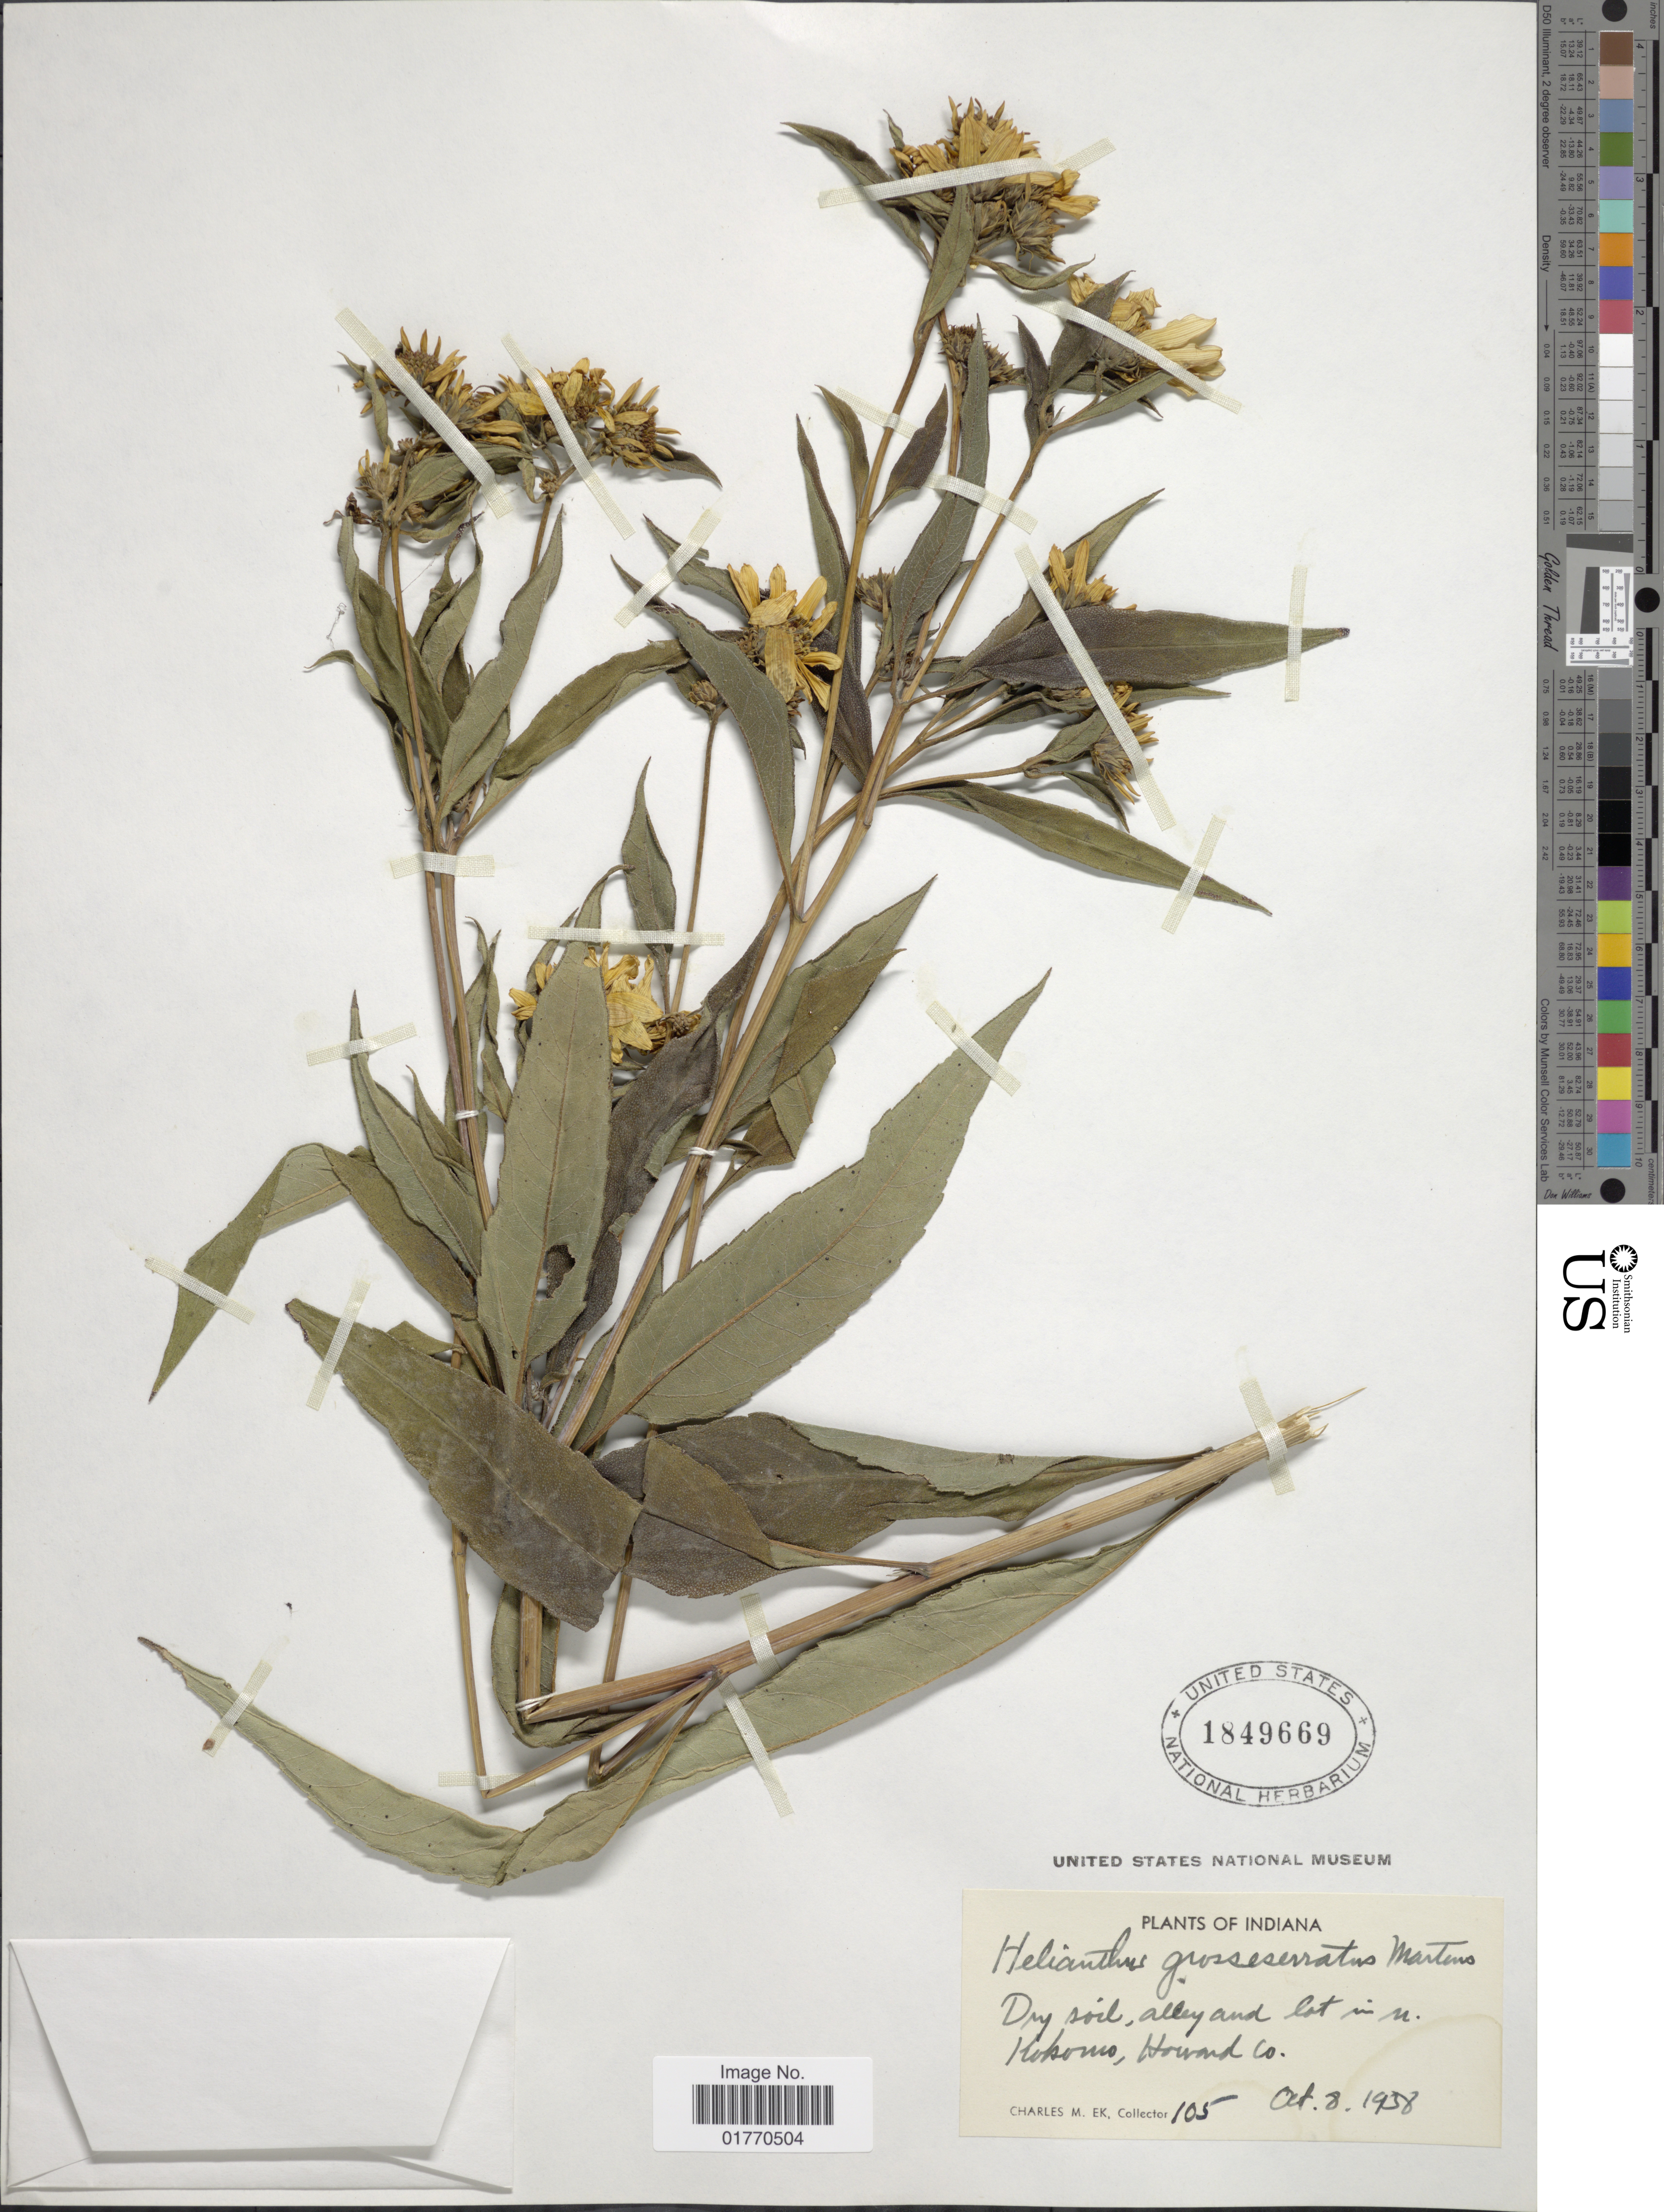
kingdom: Plantae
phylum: Tracheophyta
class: Magnoliopsida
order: Asterales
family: Asteraceae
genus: Helianthus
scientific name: Helianthus grosseserratus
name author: M. Martens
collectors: C. Ek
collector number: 105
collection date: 1958-10-08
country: United States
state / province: Indiana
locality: Dry soil, alley and lot in n. Kokomo, Hound Co.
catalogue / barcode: US 1849669